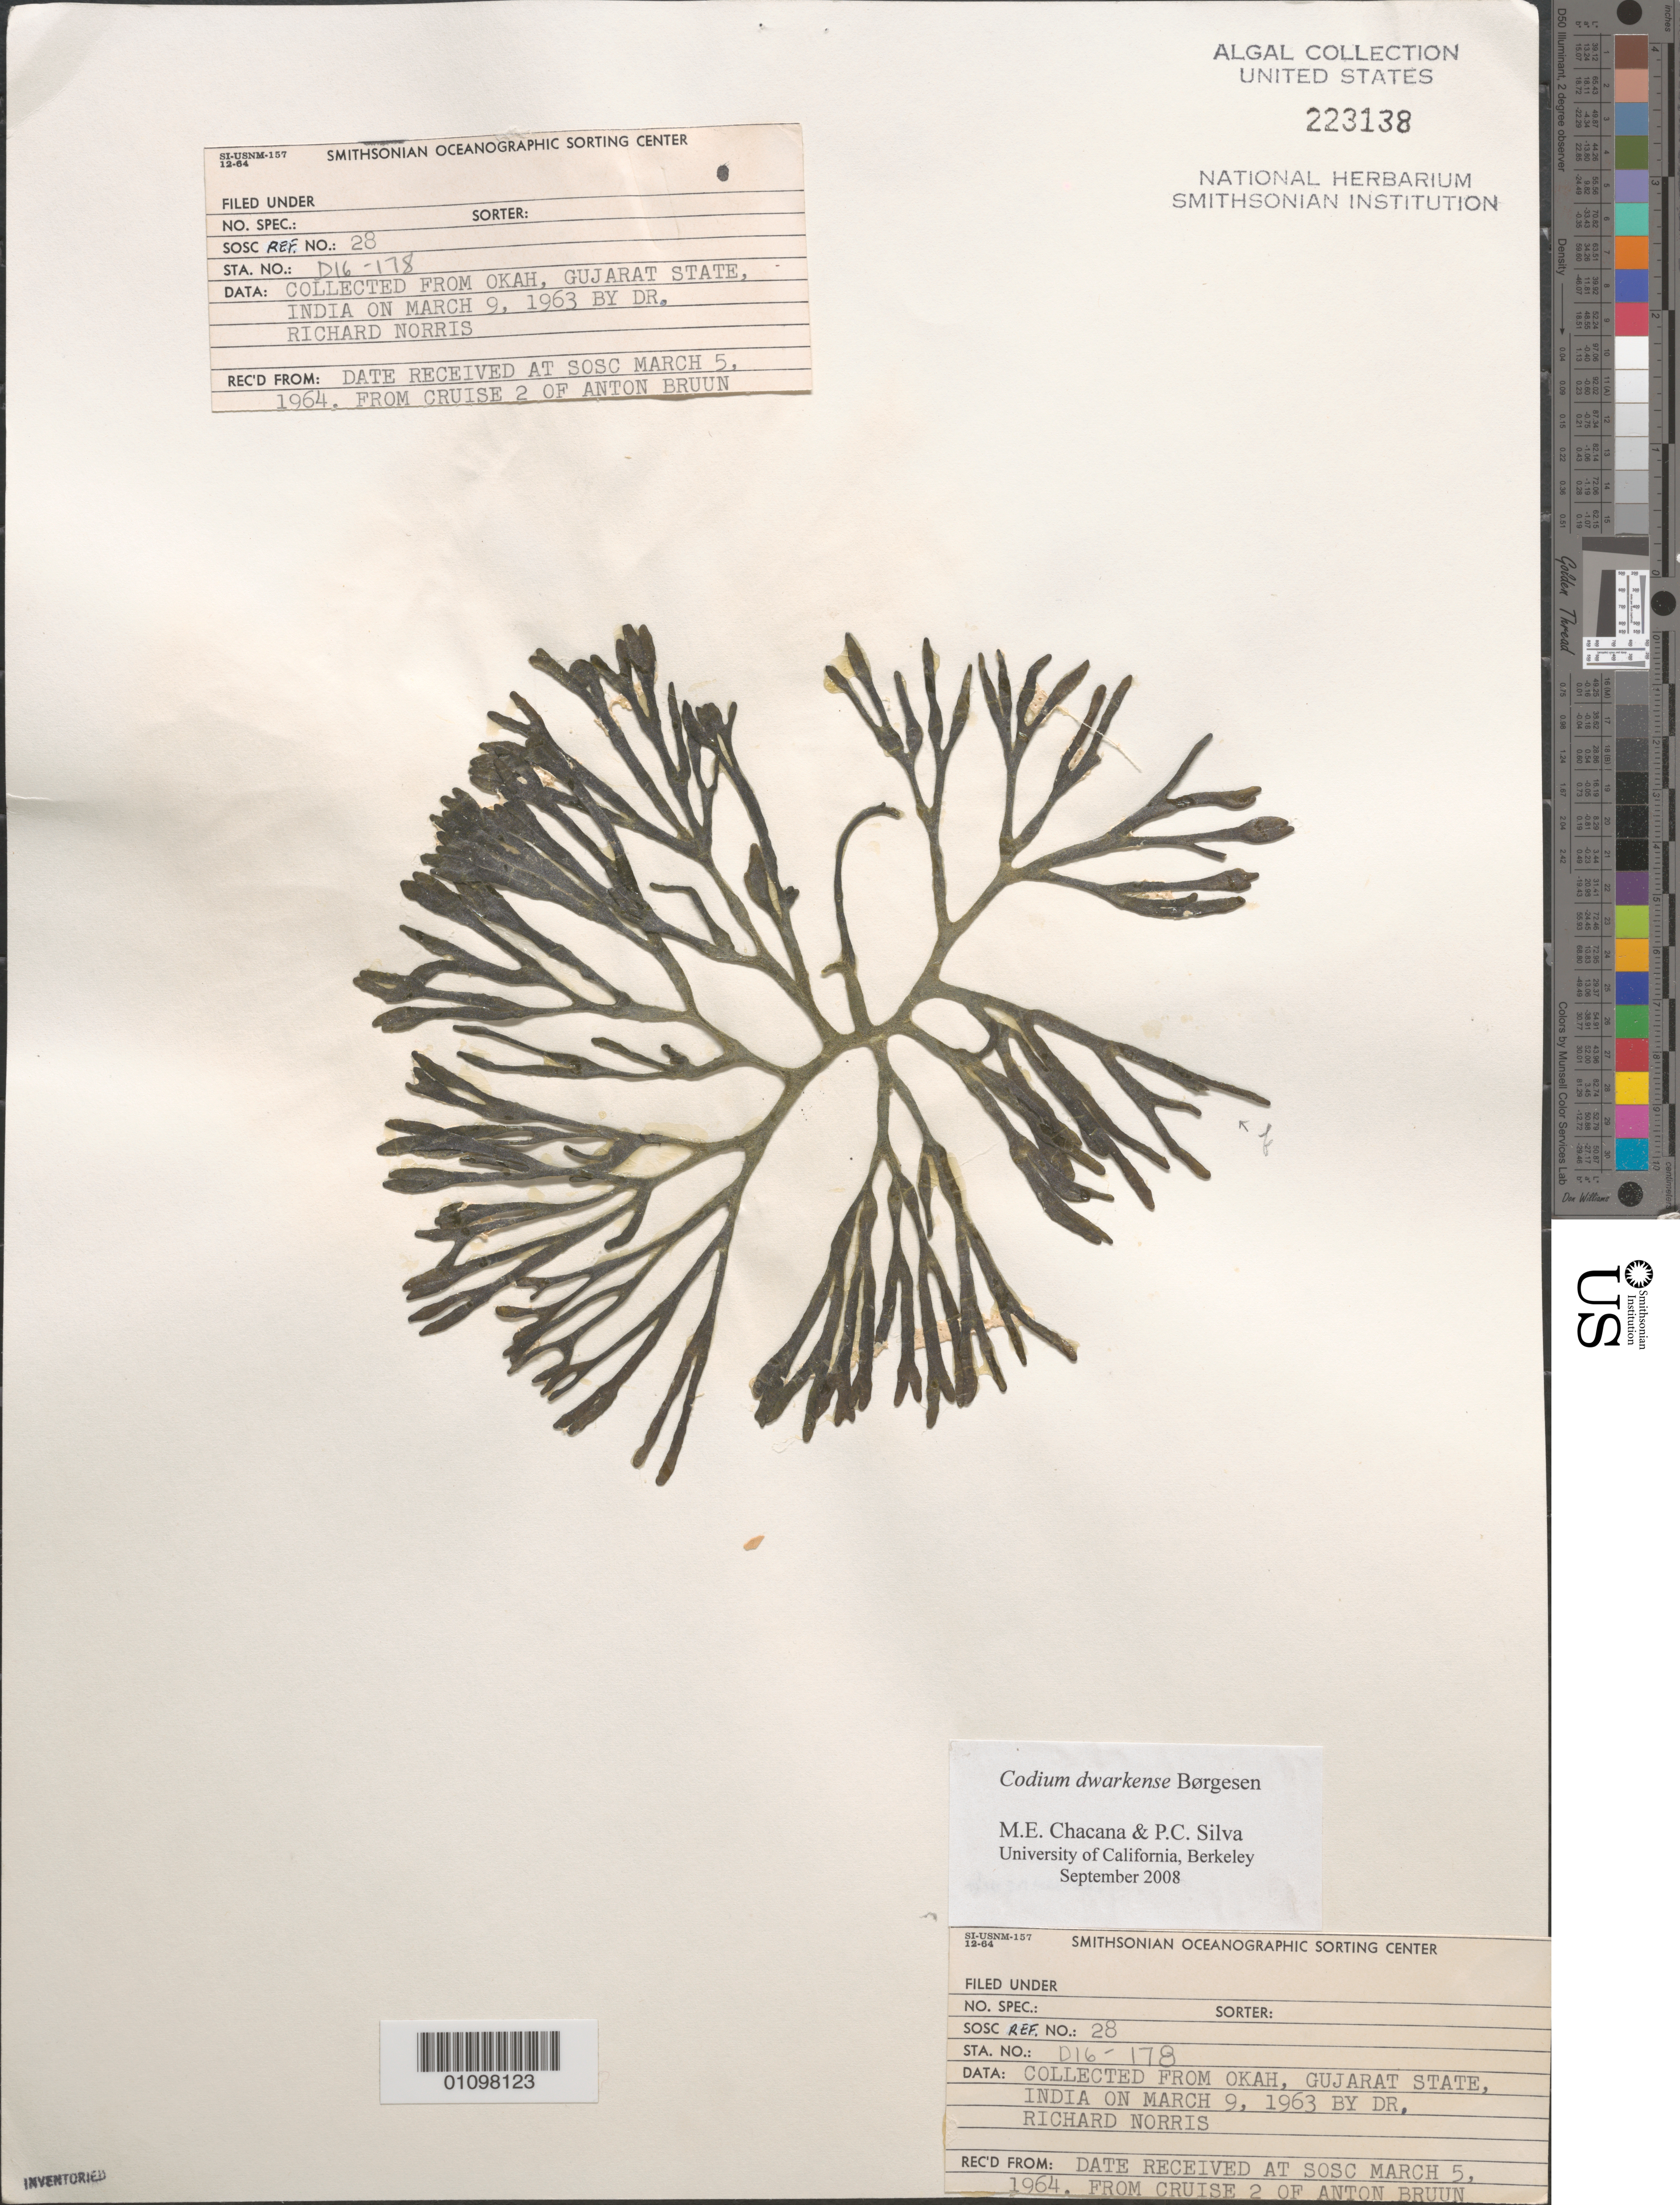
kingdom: Plantae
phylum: Chlorophyta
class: Ulvophyceae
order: Bryopsidales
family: Codiaceae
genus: Codium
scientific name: Codium dwarkense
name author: Børgesen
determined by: Chacana, M. E.; Silva, P. C.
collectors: R. E. Norris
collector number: Station D16-178 & SOSC Ref 28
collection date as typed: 09 Mar 1963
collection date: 1963-03-09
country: India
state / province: Gujarat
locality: Okah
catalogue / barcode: US 223138